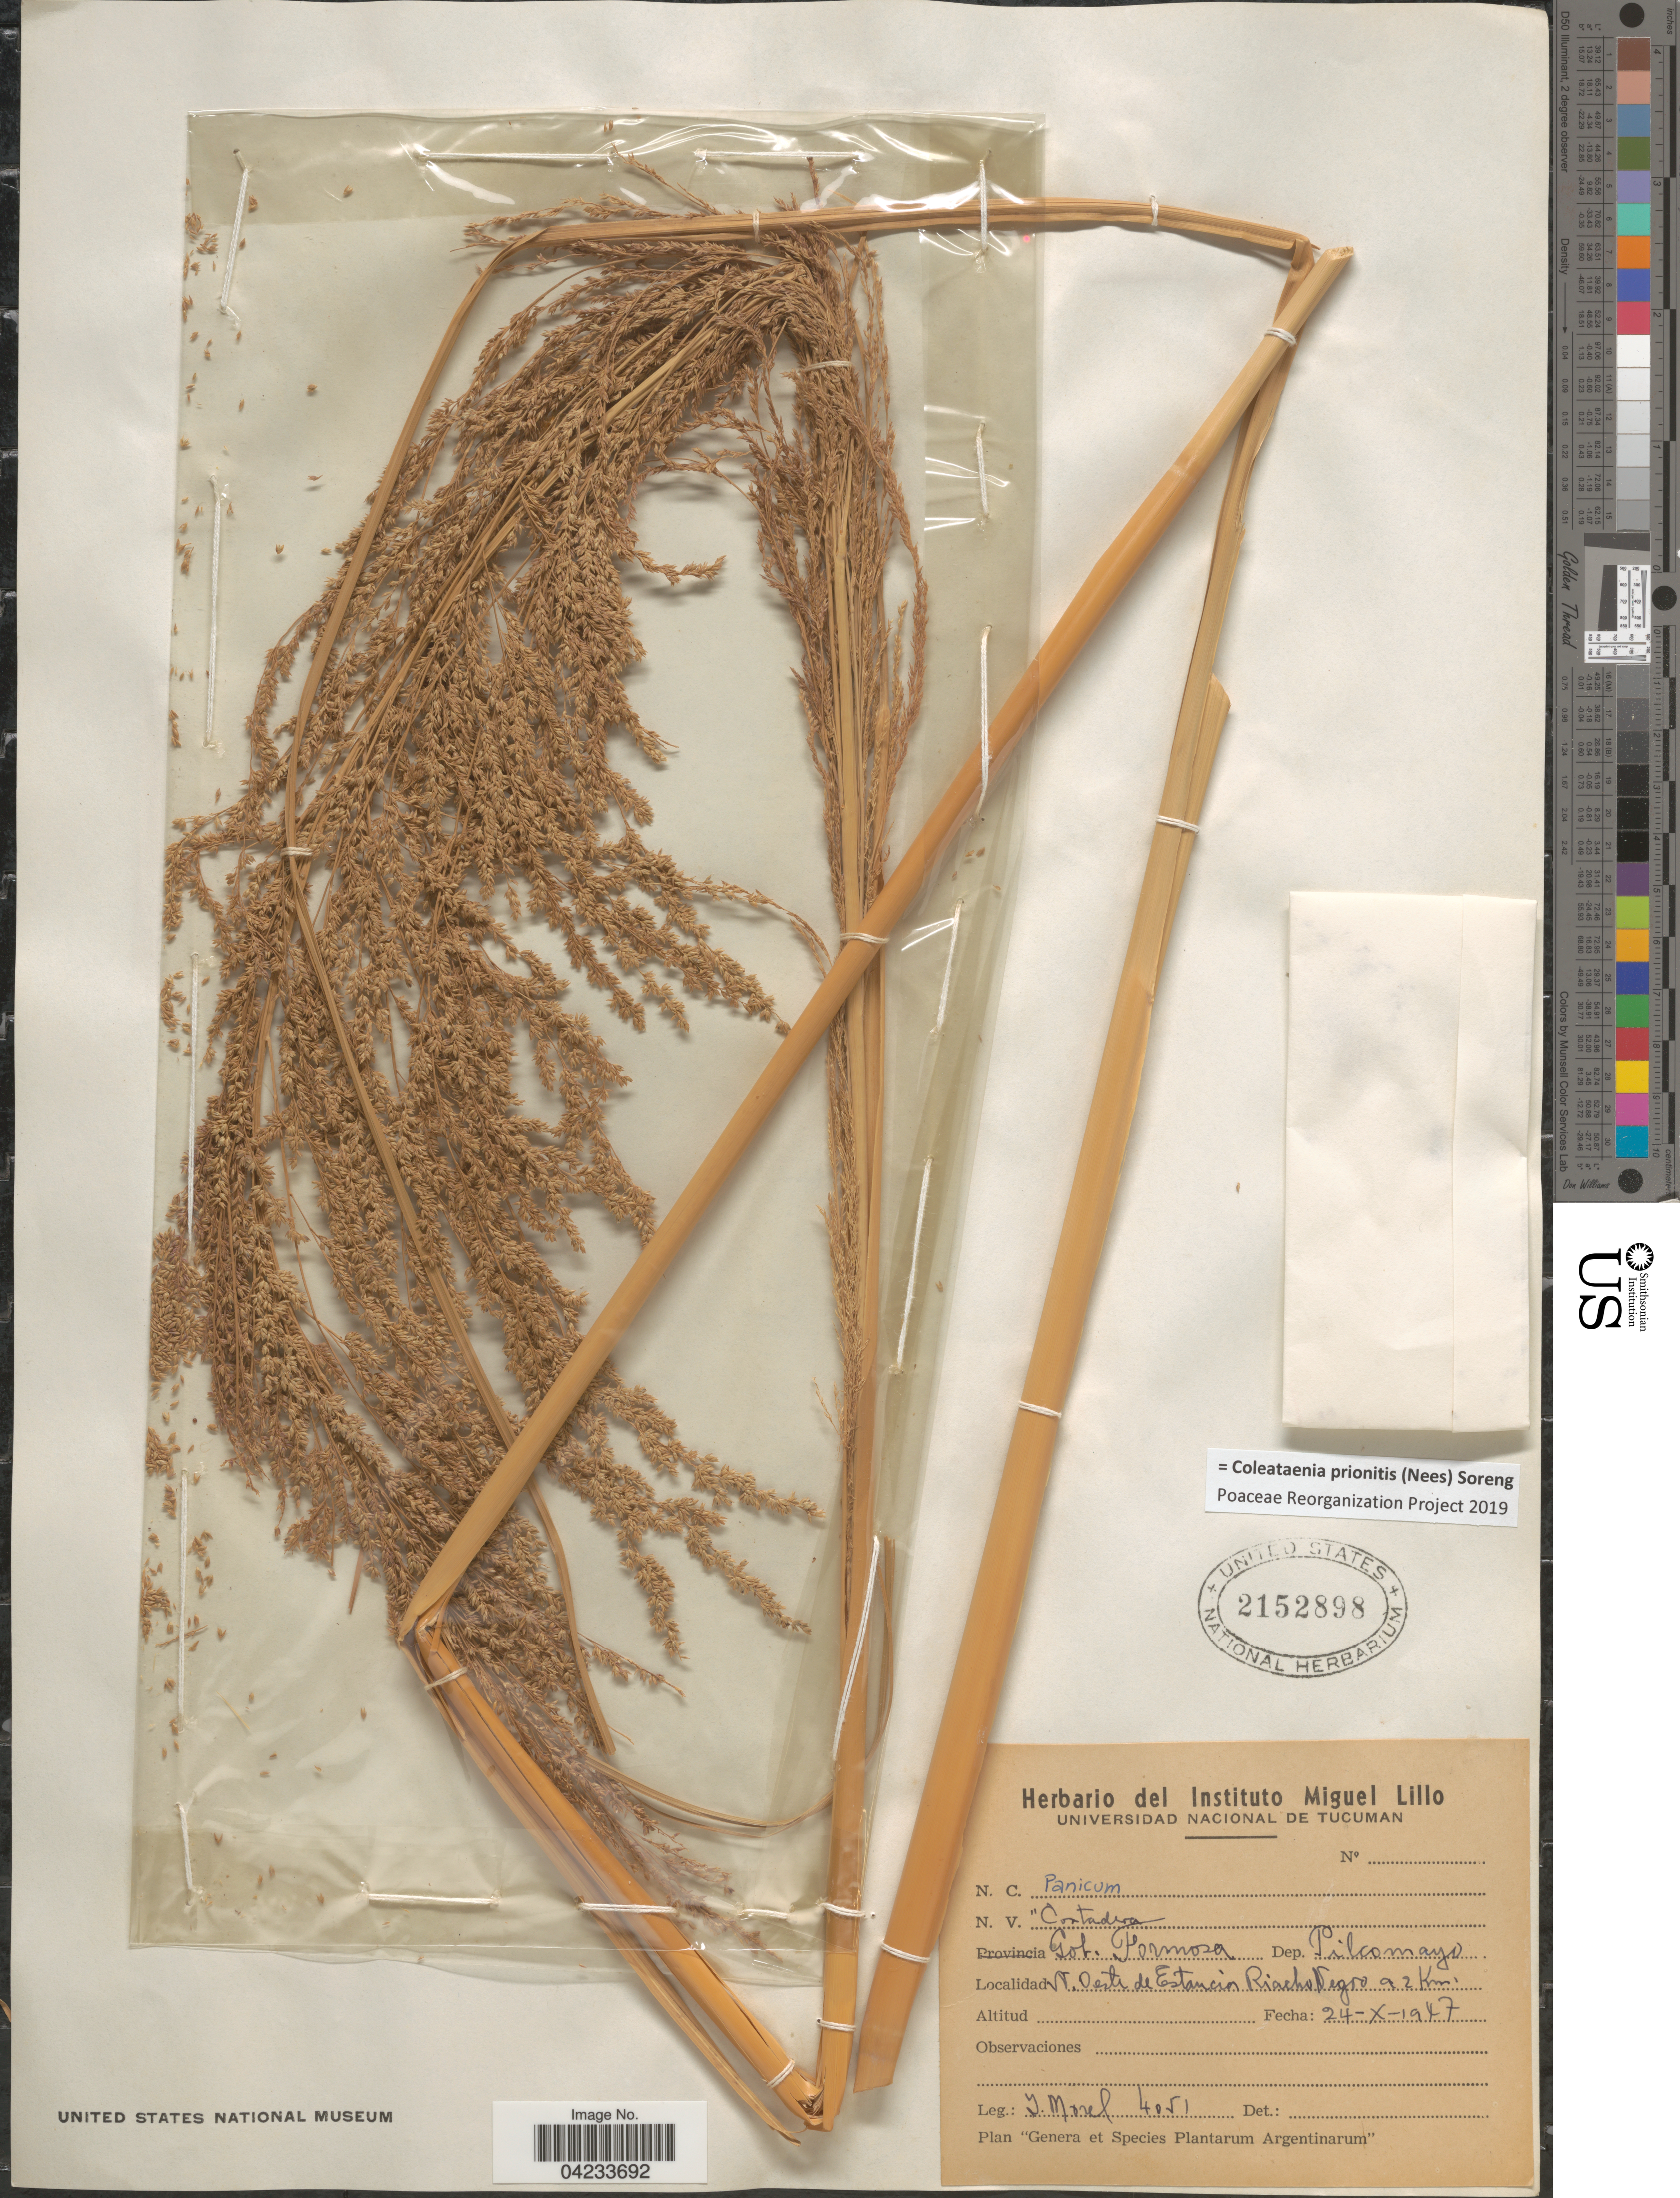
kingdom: Plantae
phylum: Tracheophyta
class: Liliopsida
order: Poales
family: Poaceae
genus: Coleataenia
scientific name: Coleataenia prionitis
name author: (Nees) Soreng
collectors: I. Morel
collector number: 4051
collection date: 1947-10-24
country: Argentina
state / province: Formosa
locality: Gob. Formosa. Dep. Pilcomayo. N. Oeste de Estancia Riacho Negro a 2 Km.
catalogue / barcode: US 2152898